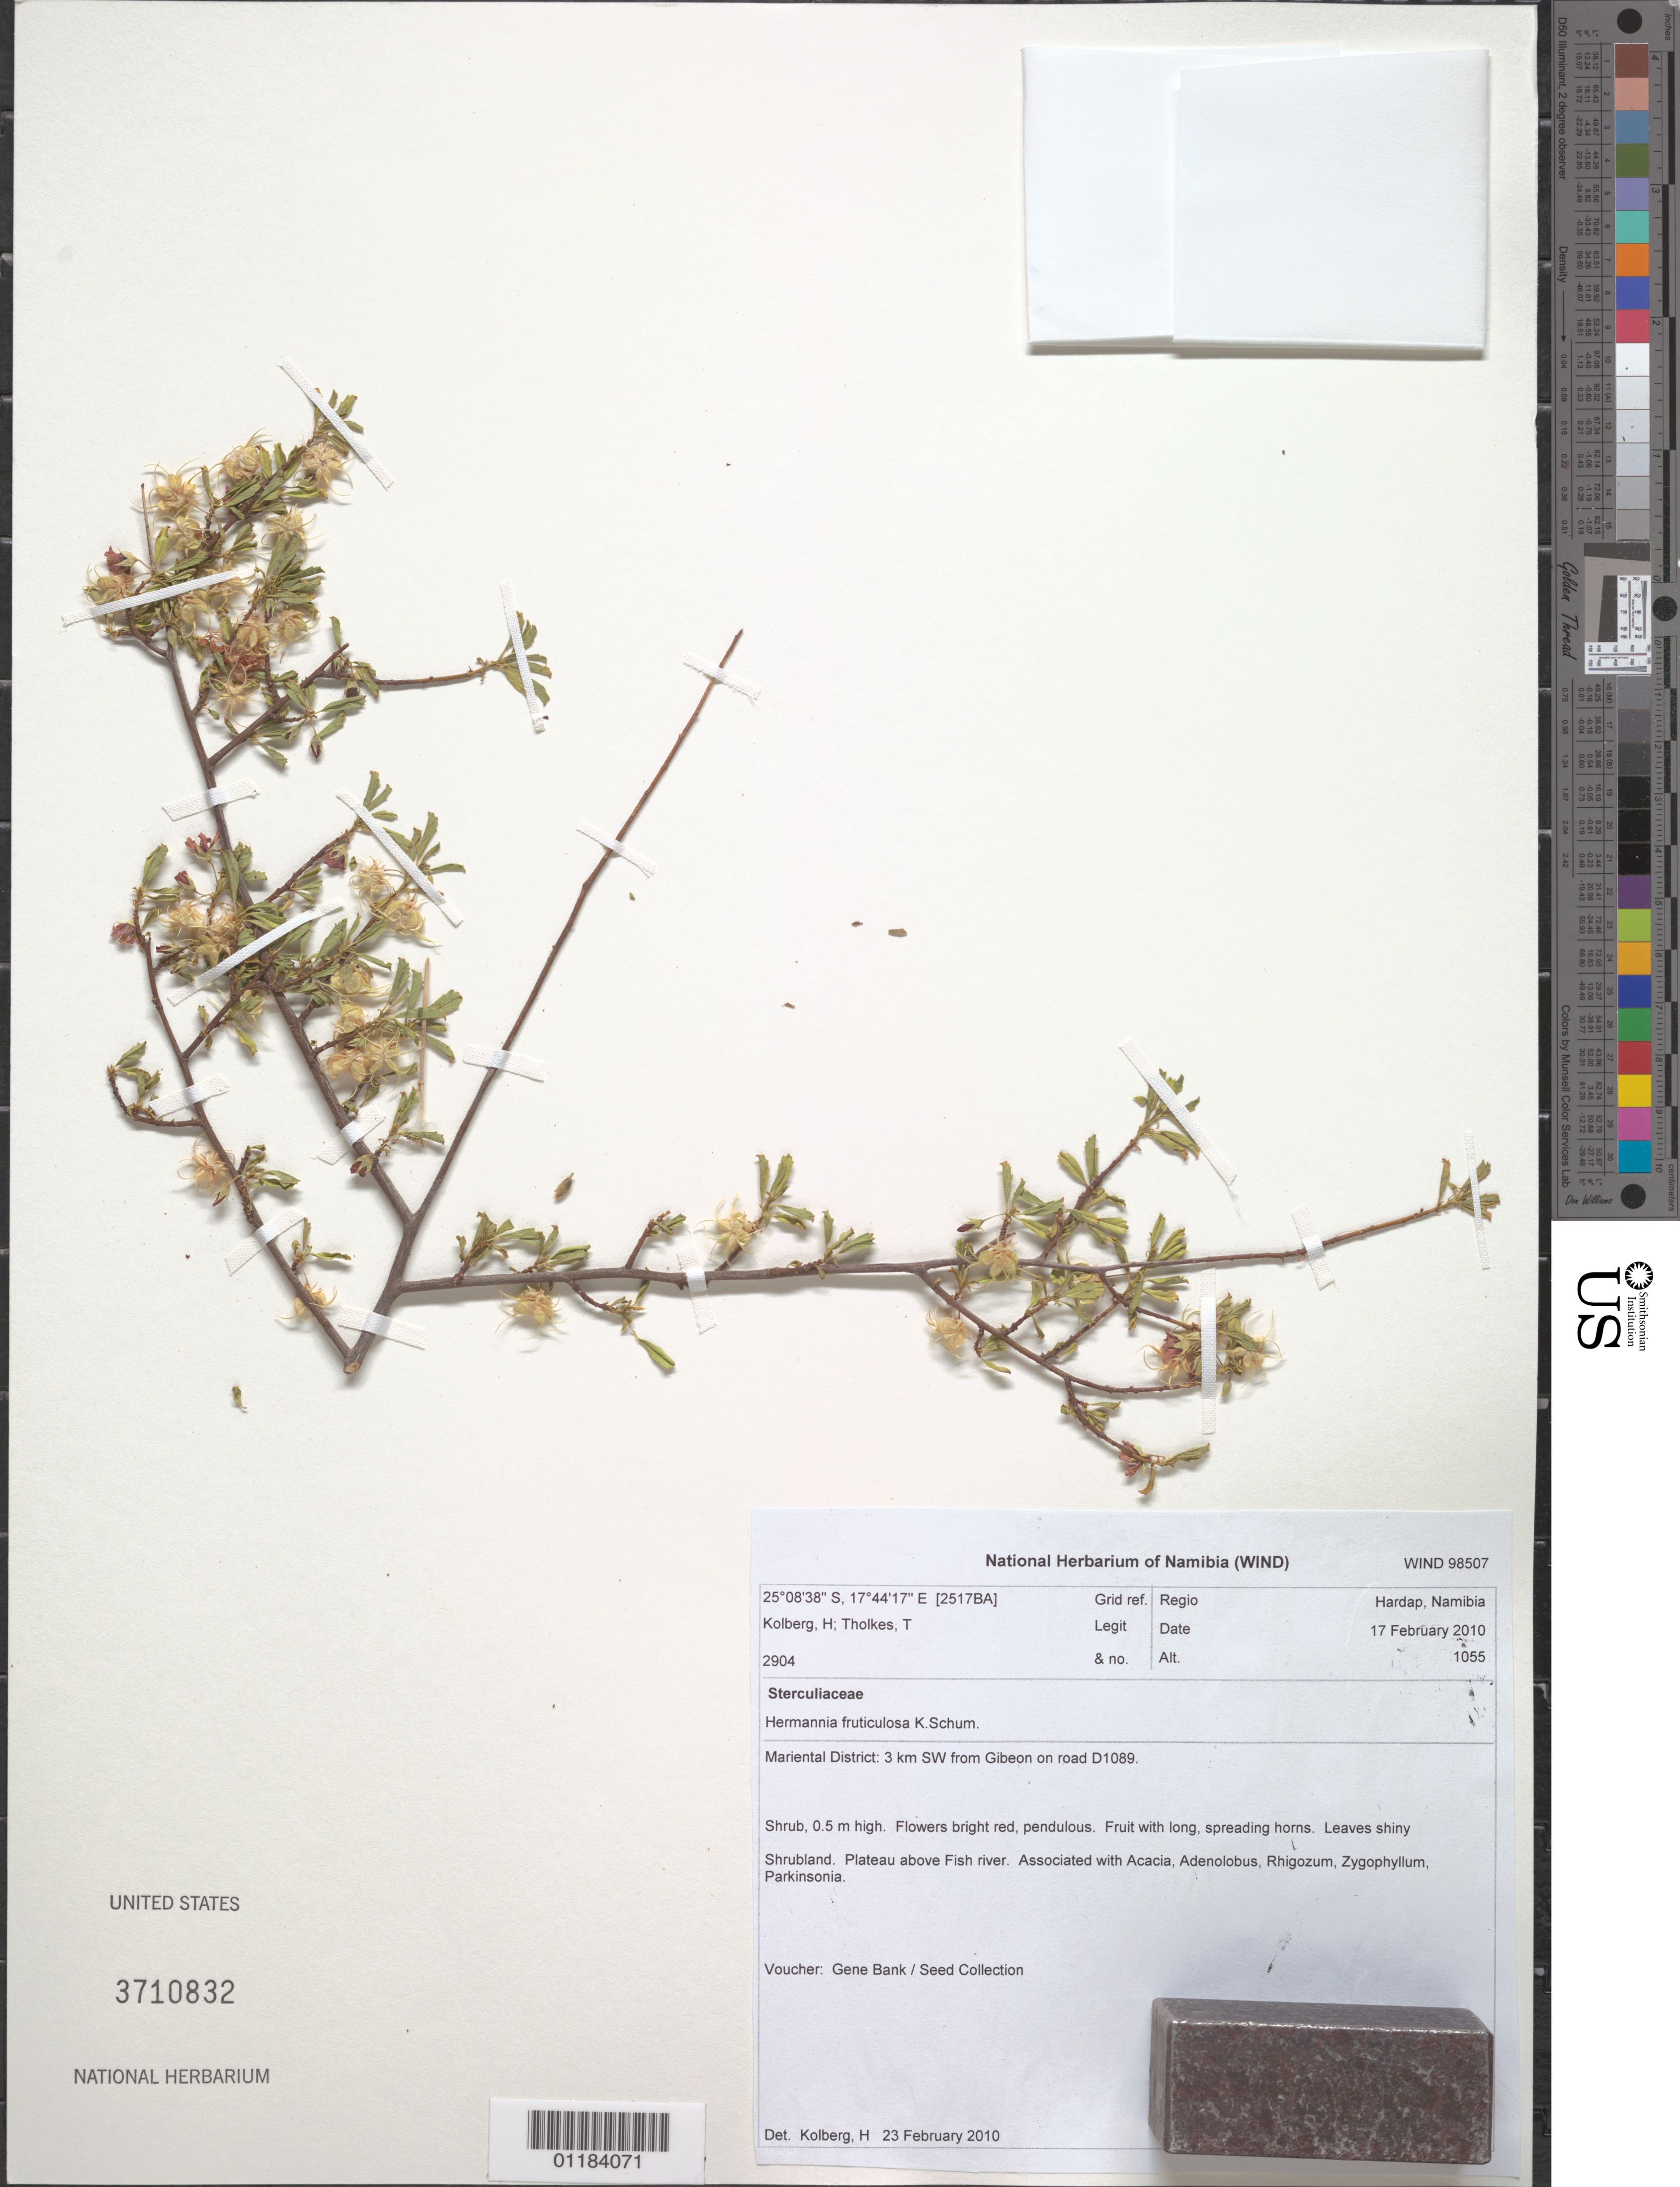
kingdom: Plantae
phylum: Tracheophyta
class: Magnoliopsida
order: Malvales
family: Malvaceae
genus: Hermannia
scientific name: Hermannia fruticulosa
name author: K. Schum.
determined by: Kolberg, H. H.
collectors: H. H. Kolberg & T. Tholkes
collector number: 2904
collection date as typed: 17 February 2010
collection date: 2010-02-17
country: Namibia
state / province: Hardap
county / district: Mariental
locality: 3 KM SW from Gibeon on road D1089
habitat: shrubland. plateau above Fish river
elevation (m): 1055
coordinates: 23 58 35 S, 16 52 31 E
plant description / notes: Voucher: Gene Bank/Seed Collection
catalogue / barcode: US 3710832